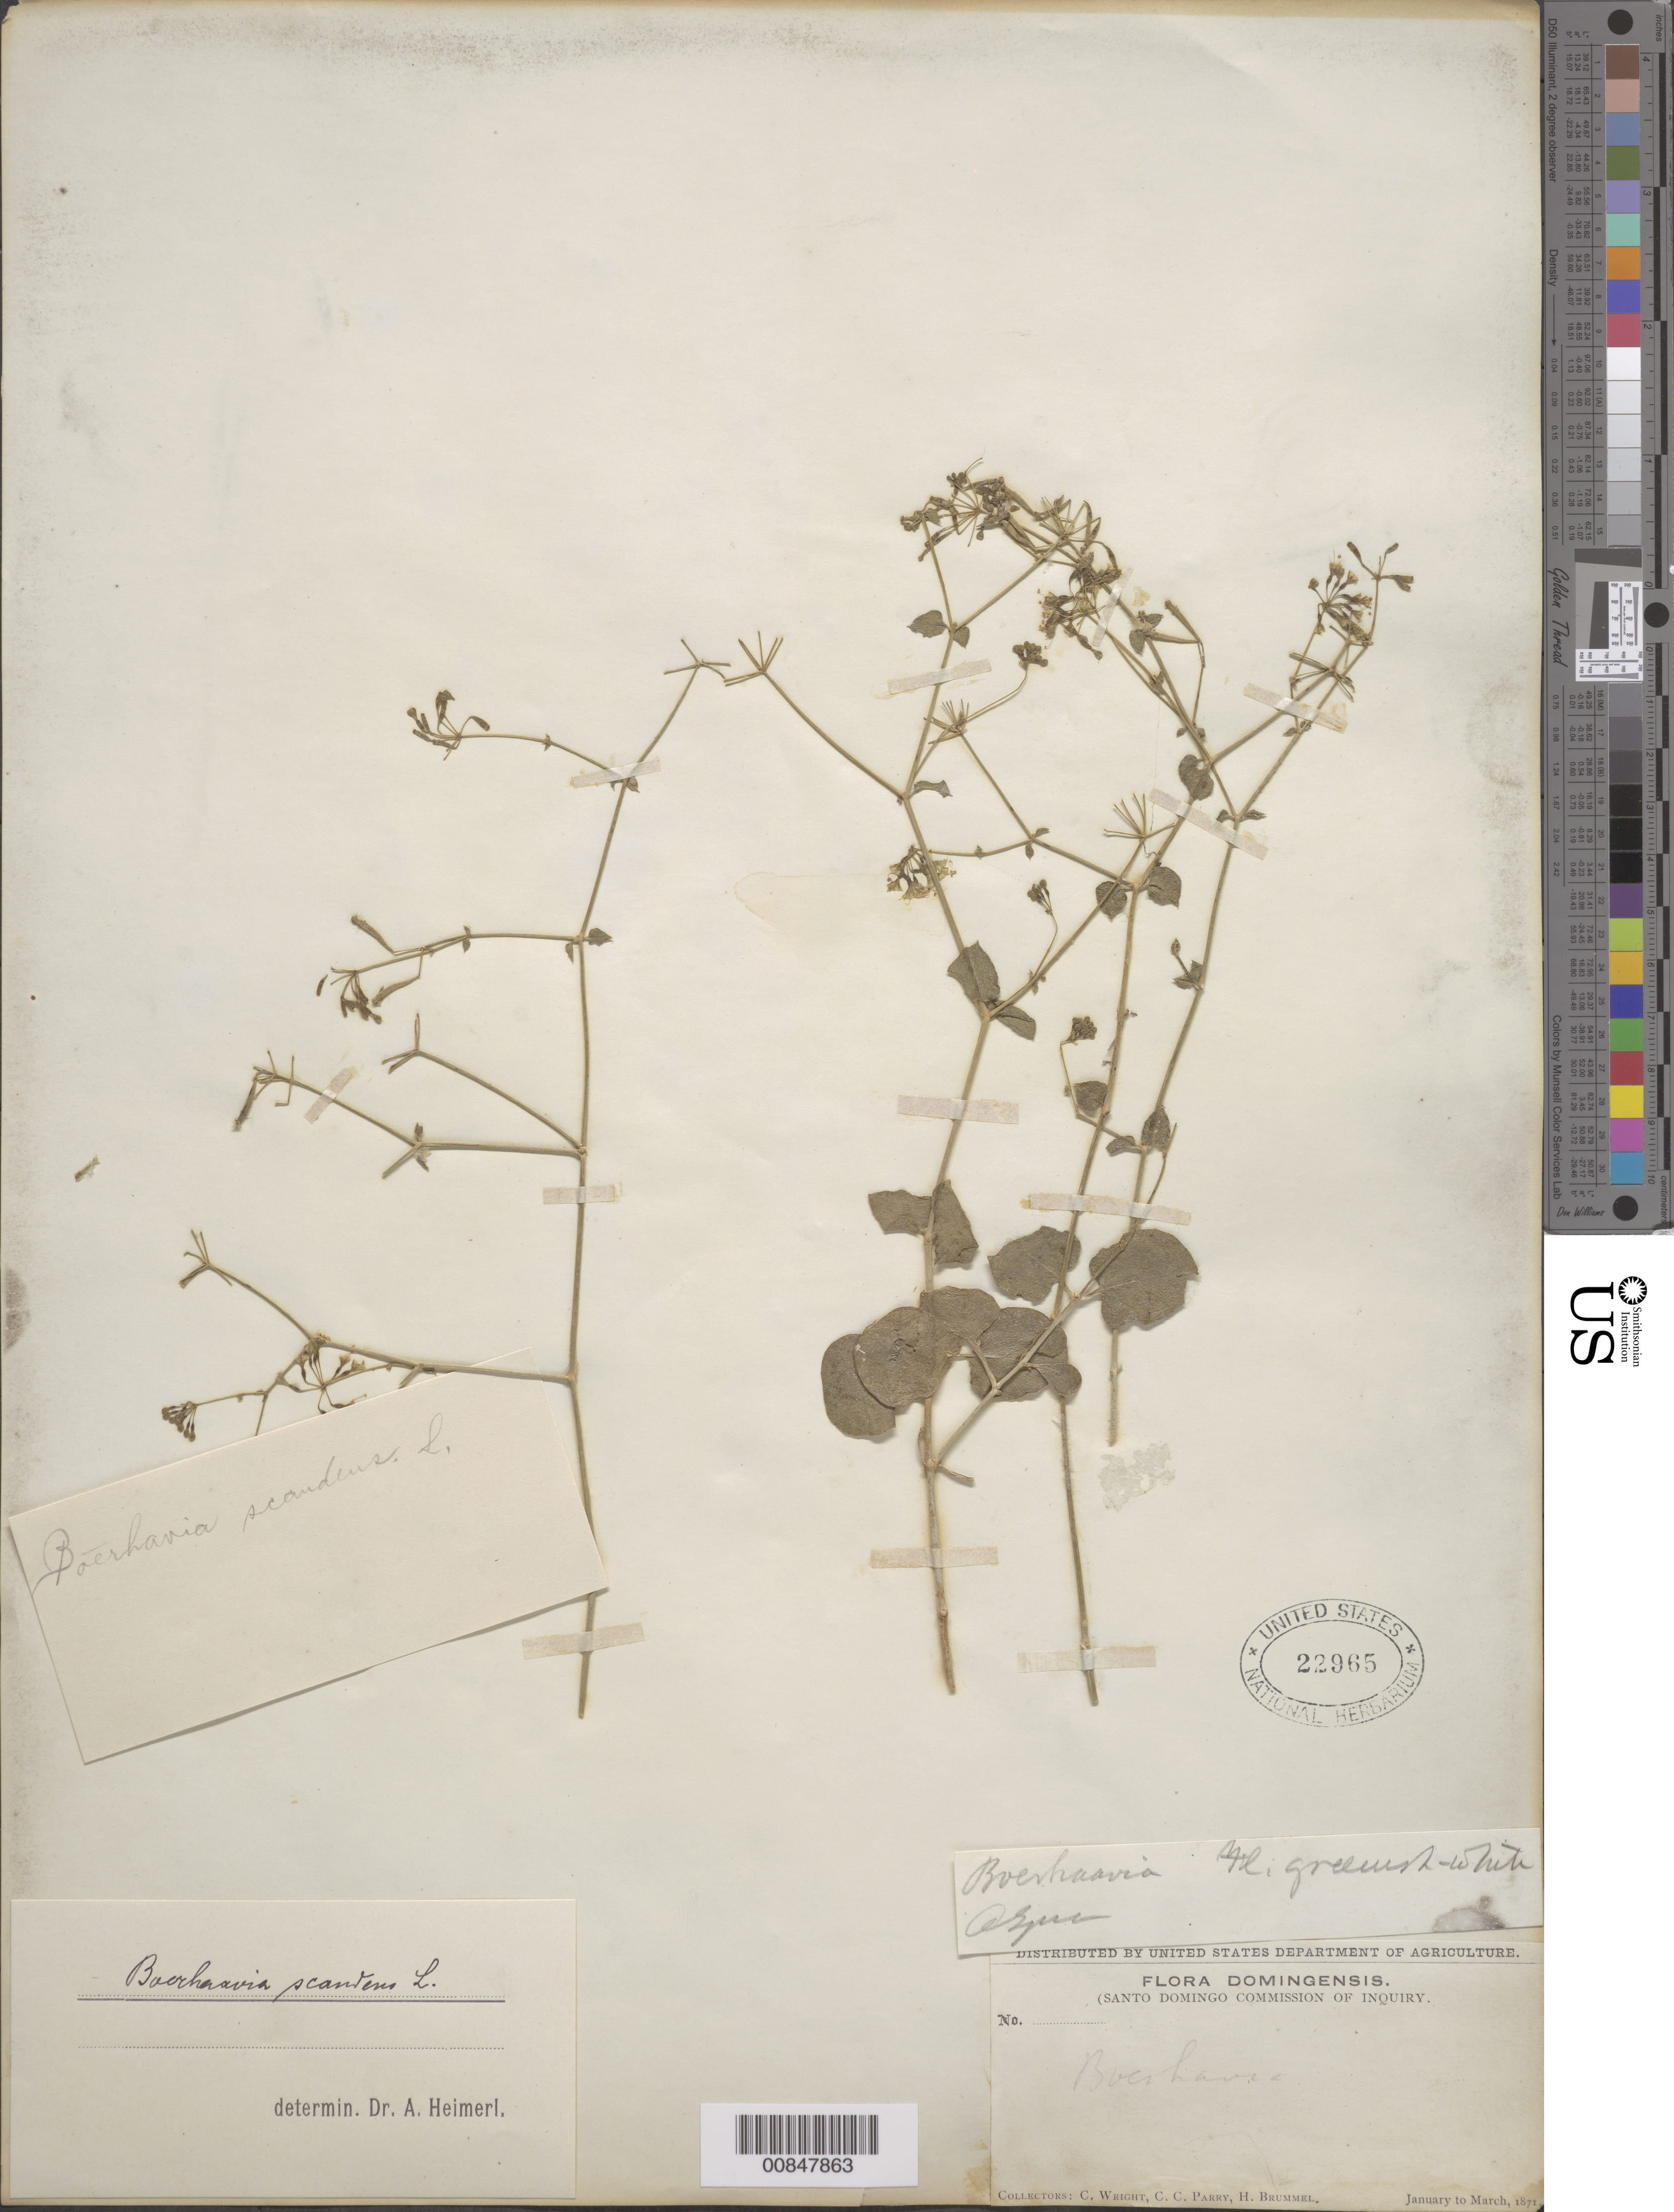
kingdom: Plantae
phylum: Tracheophyta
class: Magnoliopsida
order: Caryophyllales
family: Nyctaginaceae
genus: Boerhavia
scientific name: Boerhavia scandens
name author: L.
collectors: C. Wright, C. C. Parry & H. Brummel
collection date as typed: Jan 1871 to -- Mar 1871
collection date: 1871-01/1871-03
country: Dominican Republic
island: Hispaniola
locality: Azua.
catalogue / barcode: US 22965